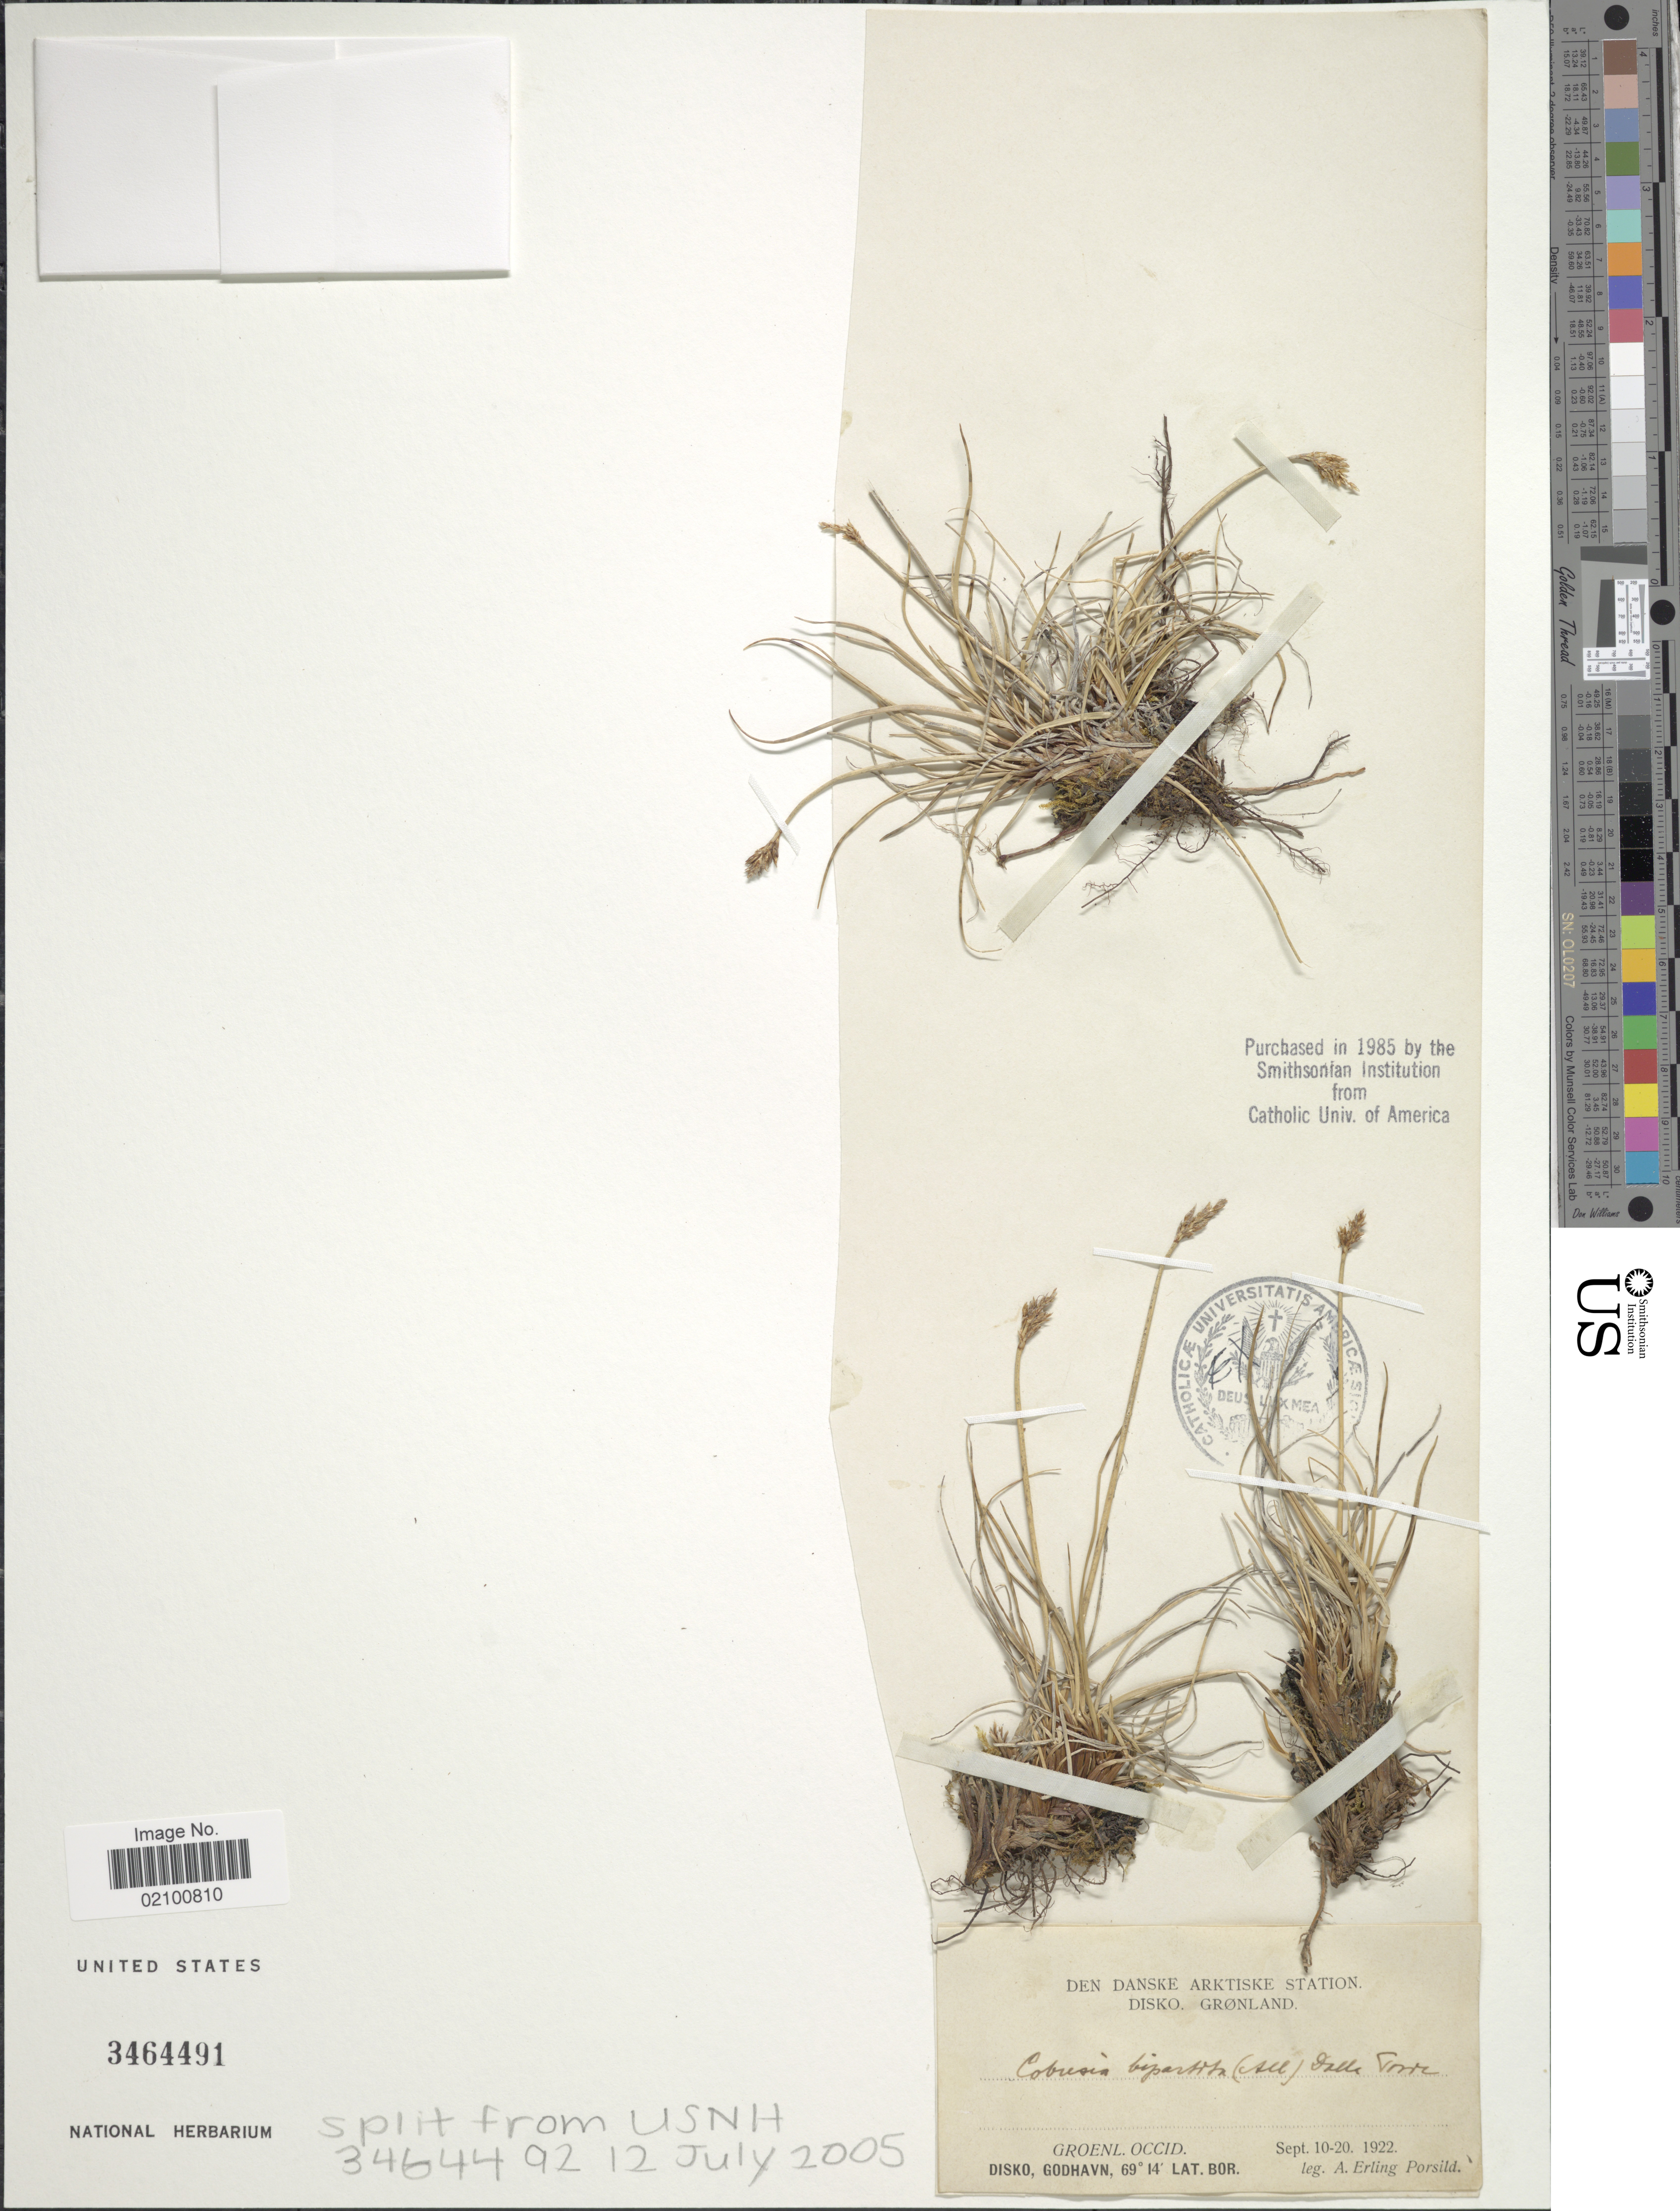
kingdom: Plantae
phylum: Tracheophyta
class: Liliopsida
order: Poales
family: Cyperaceae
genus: Carex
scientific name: Carex simpliciuscula subsp. simpliciuscula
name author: Wahlenb.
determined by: Strong, M. T., (US), Smithsonian Institution - National Museum of Natural History (UNITED STATES)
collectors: A. E. Porsild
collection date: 1922-09-10/1922-09-20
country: Greenland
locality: Disko, Gronland, Groenl. Occid. Disko, Godhavn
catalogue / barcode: US 3464491